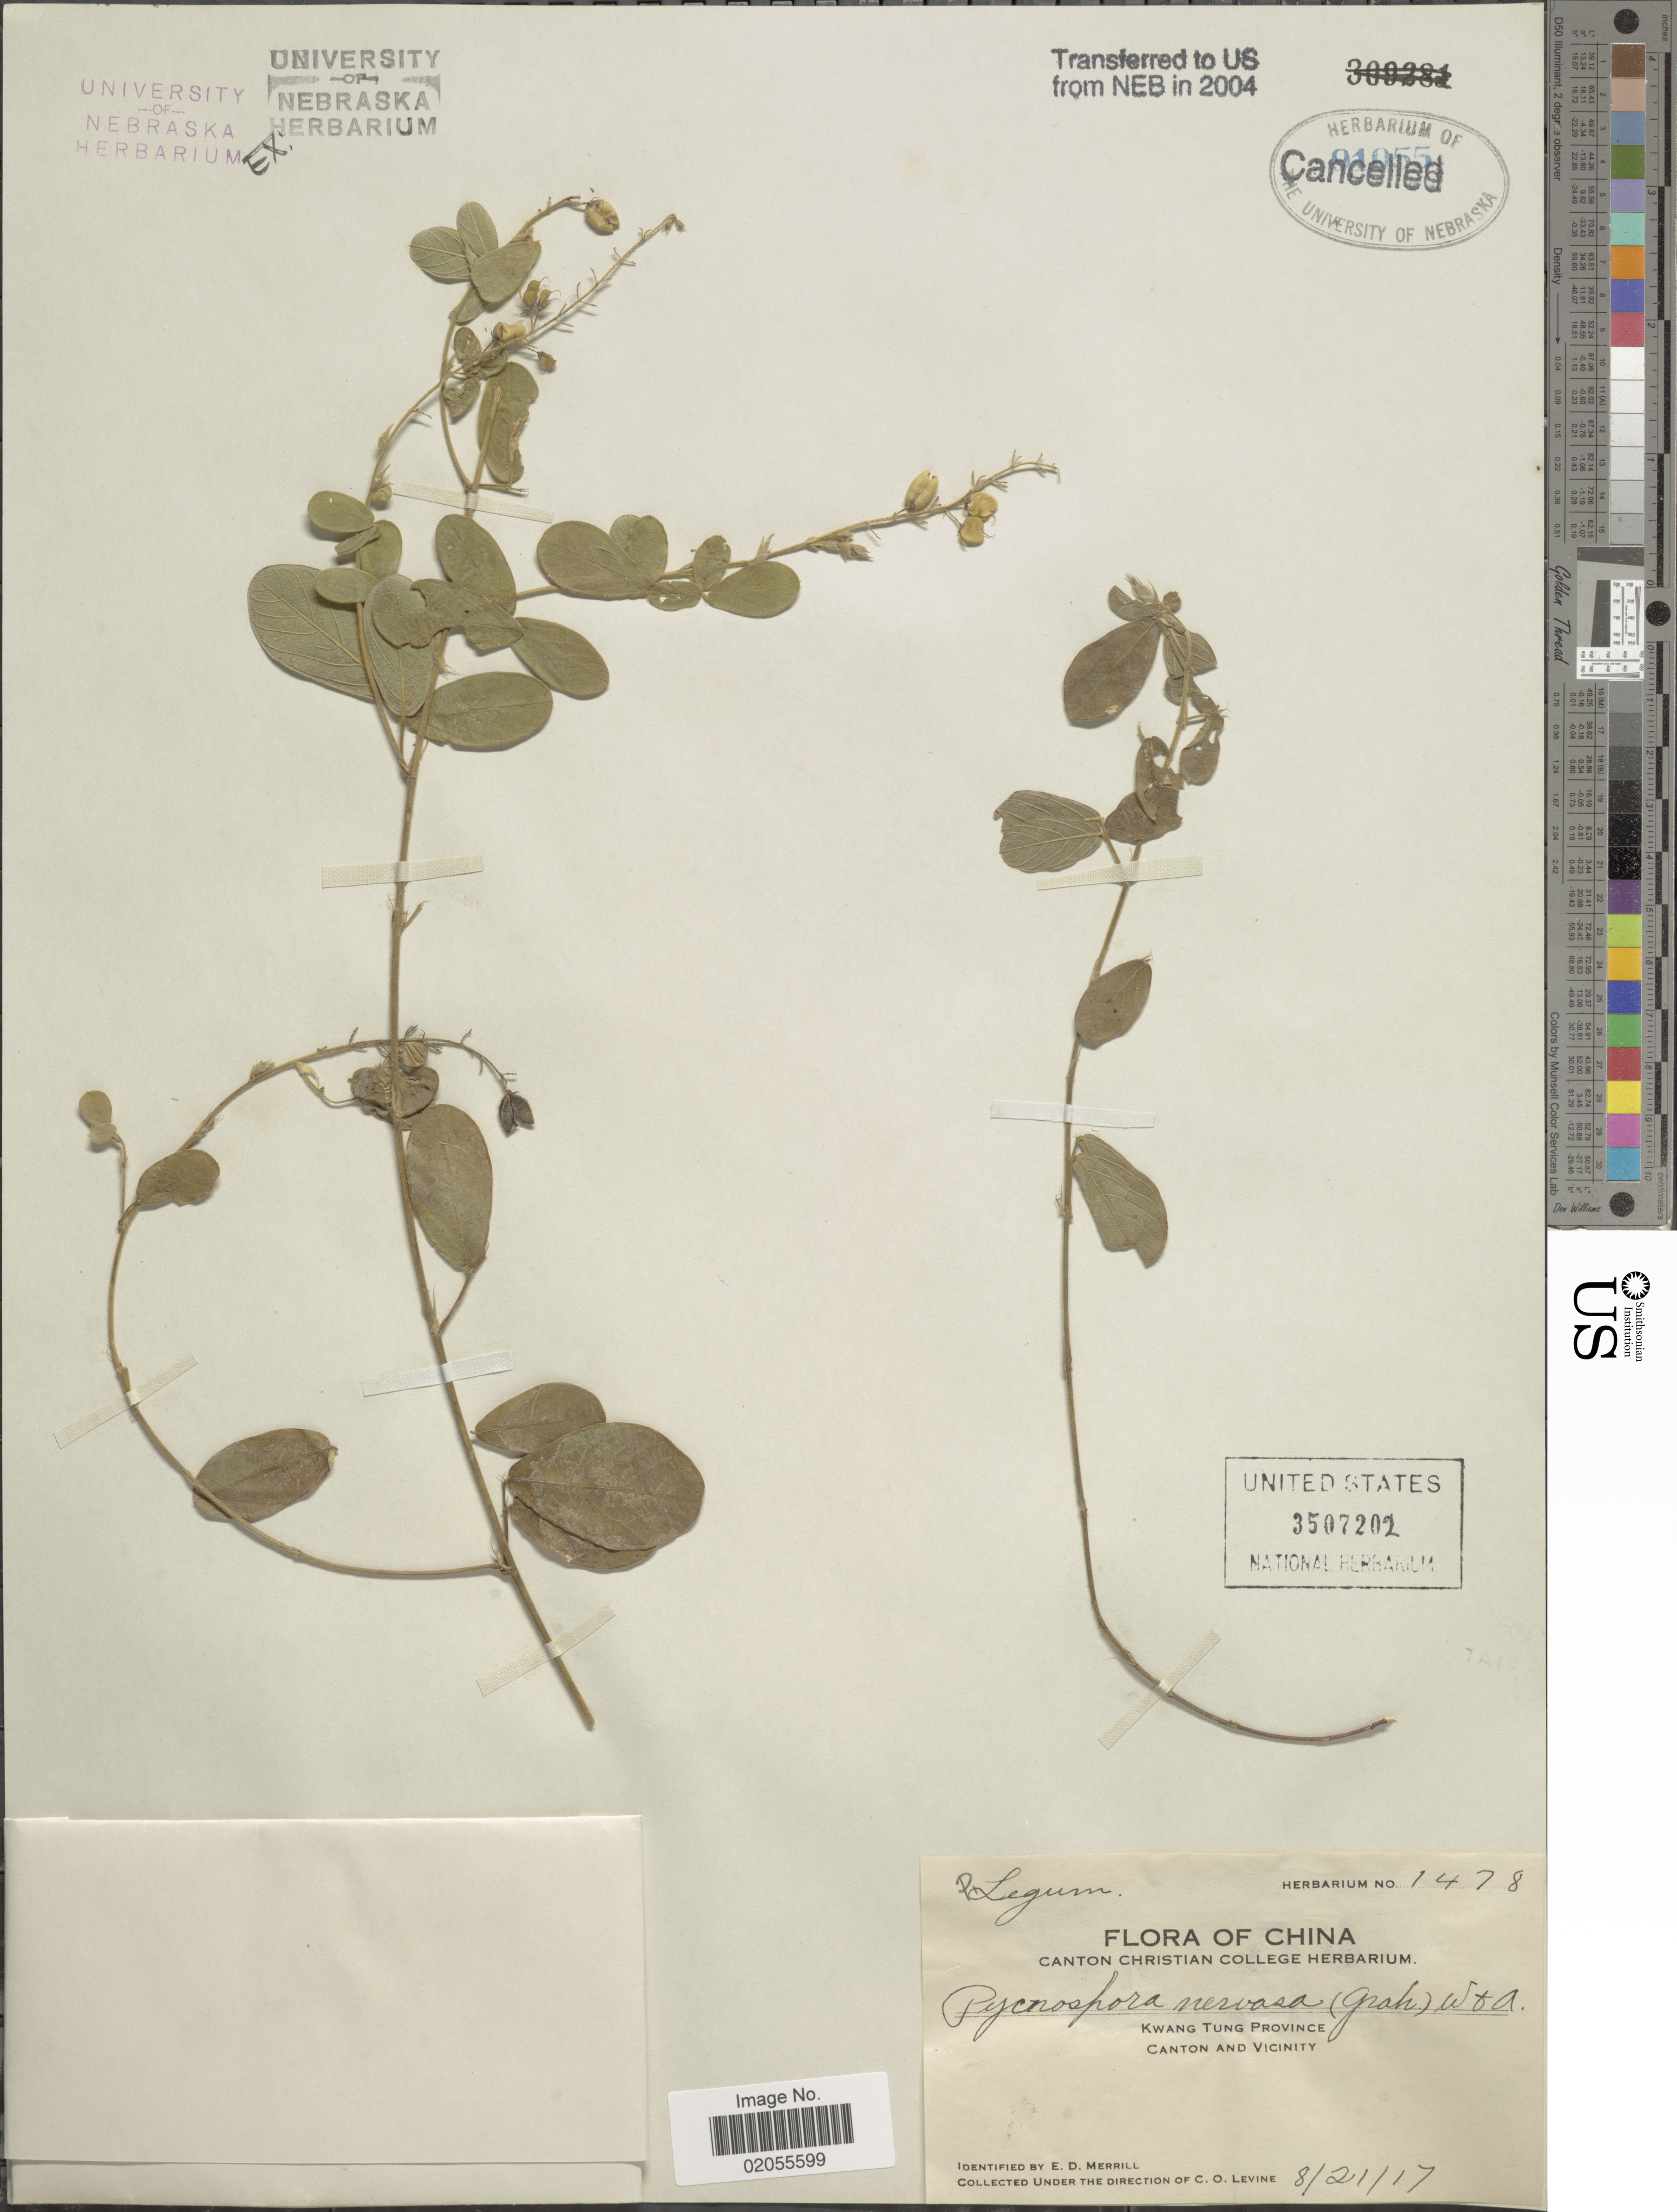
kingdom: Plantae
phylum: Tracheophyta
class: Magnoliopsida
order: Fabales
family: Fabaceae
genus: Pycnospora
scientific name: Pycnospora nervosa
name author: Wight & Arn.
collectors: C. O. Levine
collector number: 1478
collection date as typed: Transcribed d/m/y: 21/8/17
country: China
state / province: Guangdong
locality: Canton and vicinity, KwangTung Province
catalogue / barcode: US 3507202